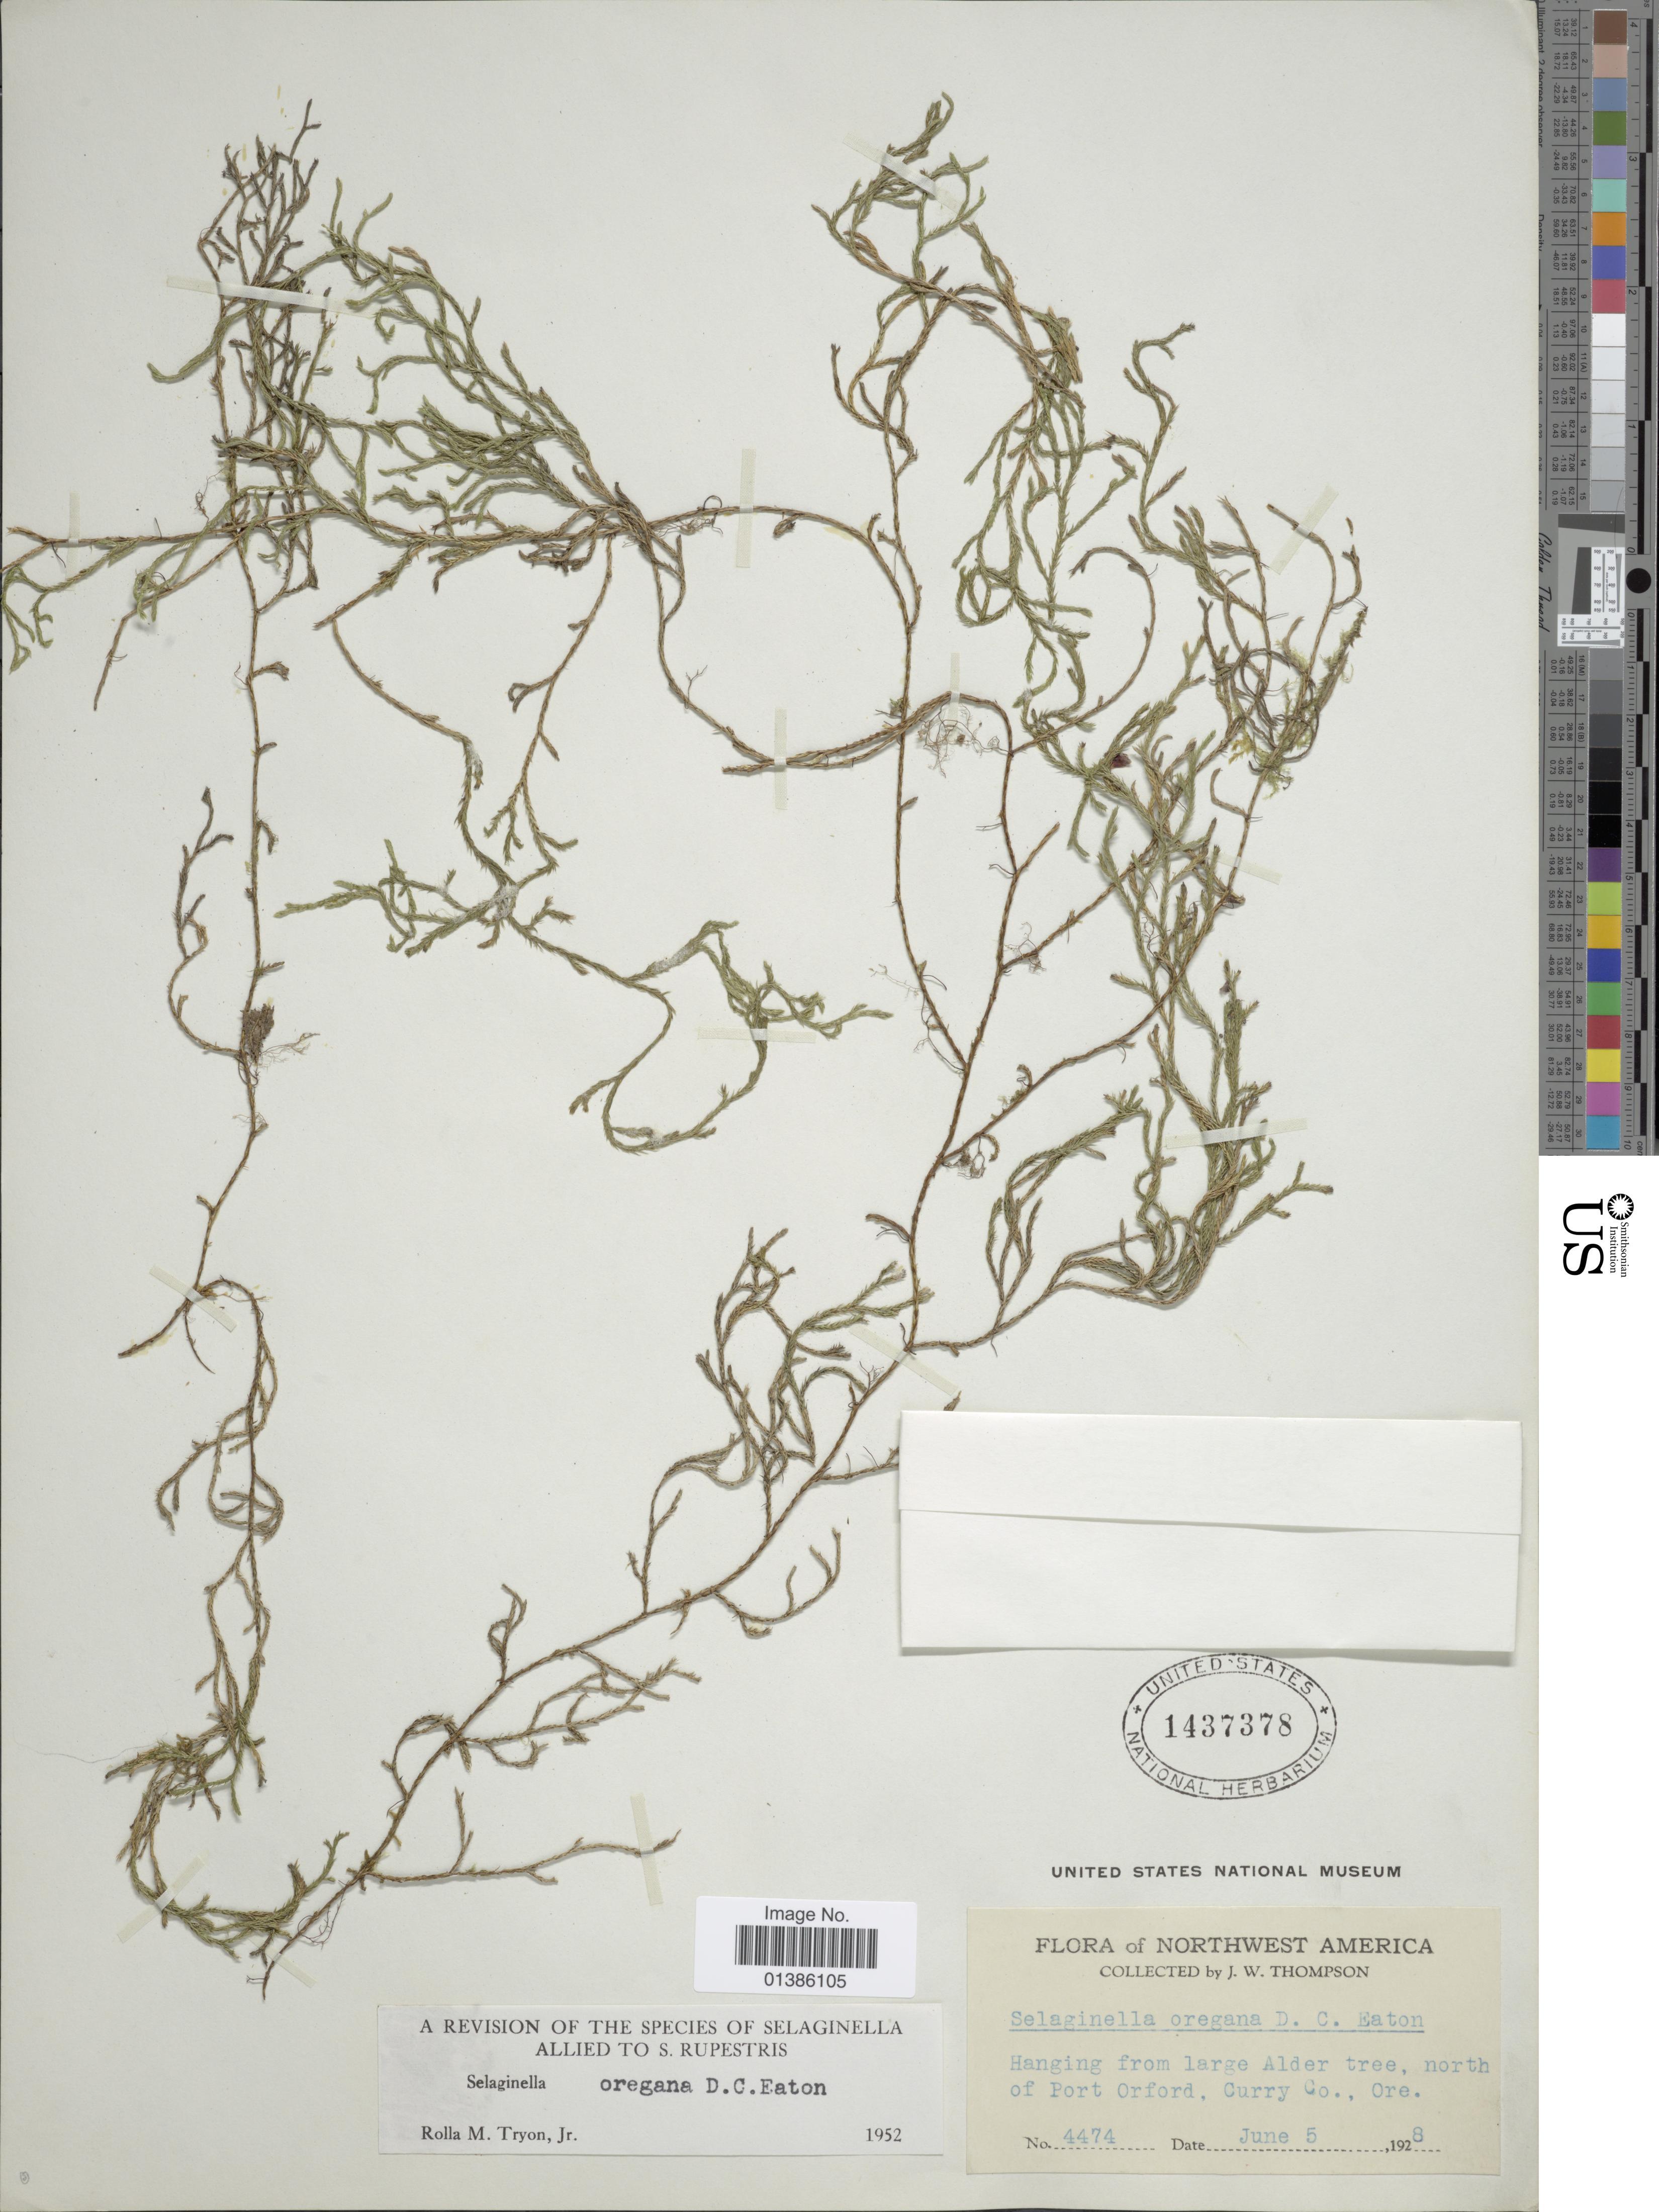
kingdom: Plantae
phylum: Tracheophyta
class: Lycopodiopsida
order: Selaginellales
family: Selaginellaceae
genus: Selaginella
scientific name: Selaginella oregana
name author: D.C. Eaton ex S. Watson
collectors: J. W. Thompson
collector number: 4474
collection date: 1928-06-05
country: United States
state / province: Oregon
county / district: Curry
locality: Hanging from large Alder tree, north of Port Orford, Curry Co.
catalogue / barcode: US 1437378